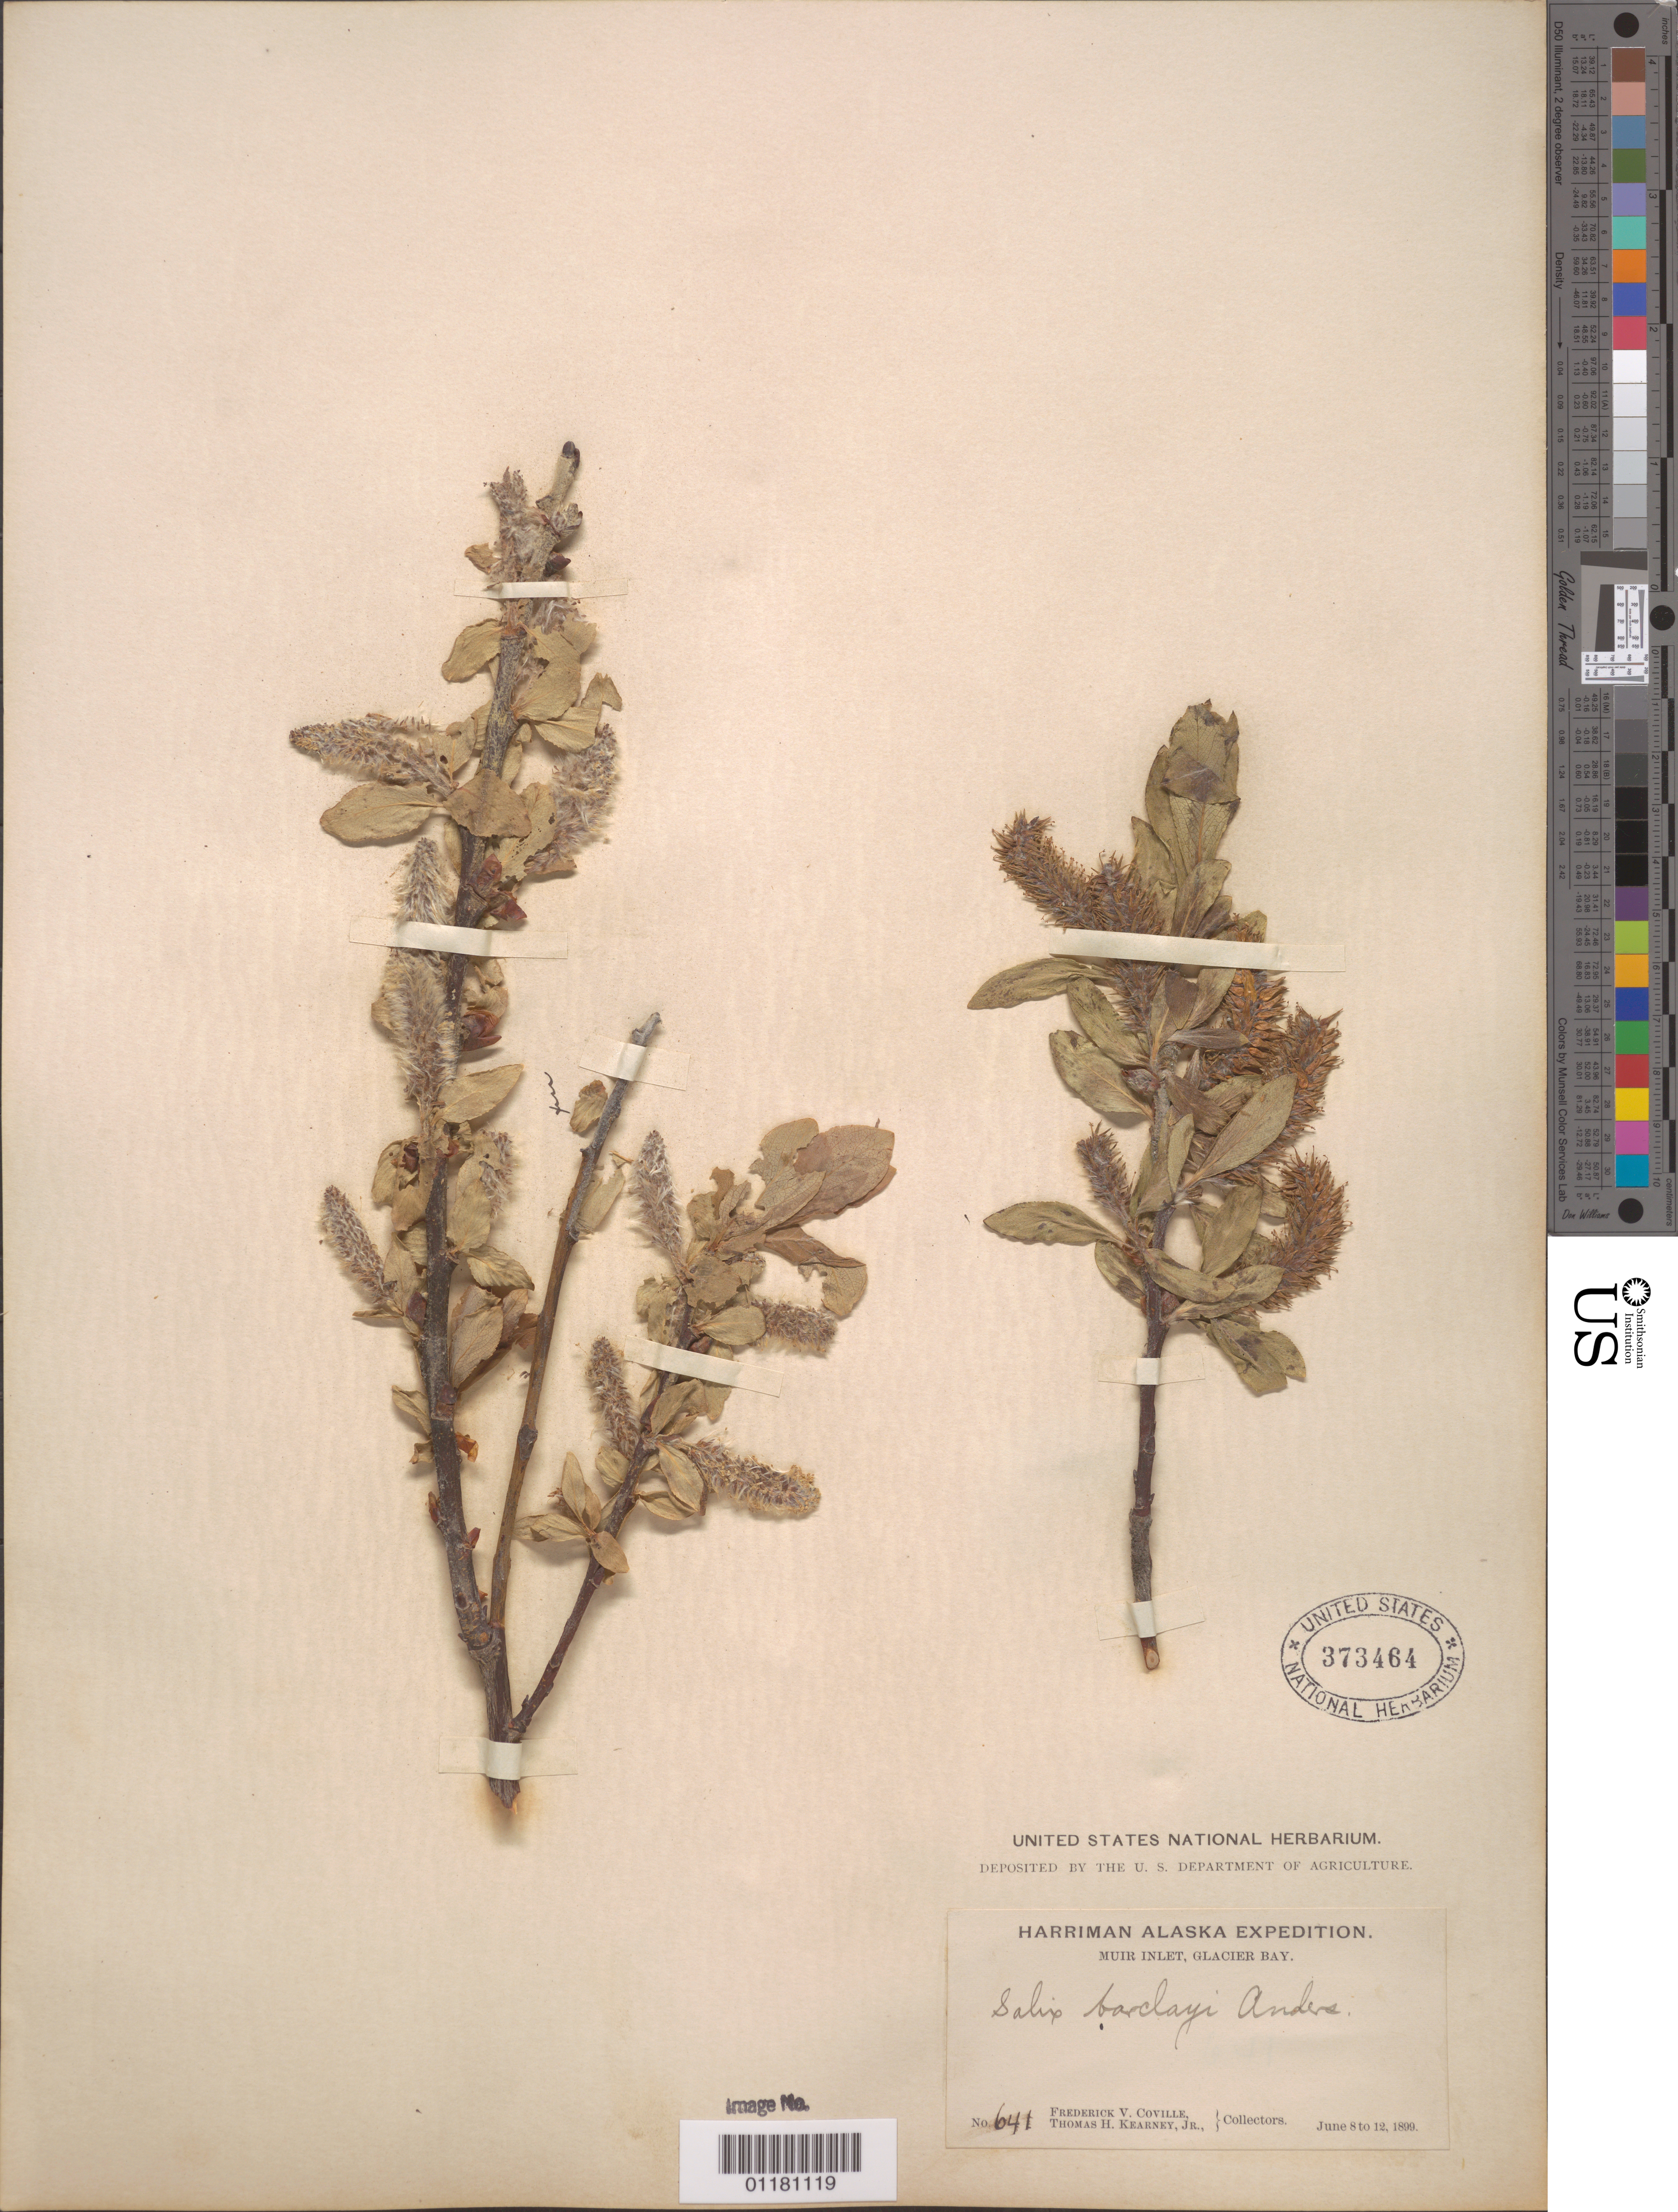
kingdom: Plantae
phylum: Tracheophyta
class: Magnoliopsida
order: Malpighiales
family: Salicaceae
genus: Salix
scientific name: Salix barclayi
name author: Andersson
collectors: F. V. Coville & T. H. Kearney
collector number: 641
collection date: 1899-06-08/1899-06-12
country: United States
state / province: Alaska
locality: Muir Inlet, Glacier Bay.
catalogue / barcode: US 373464